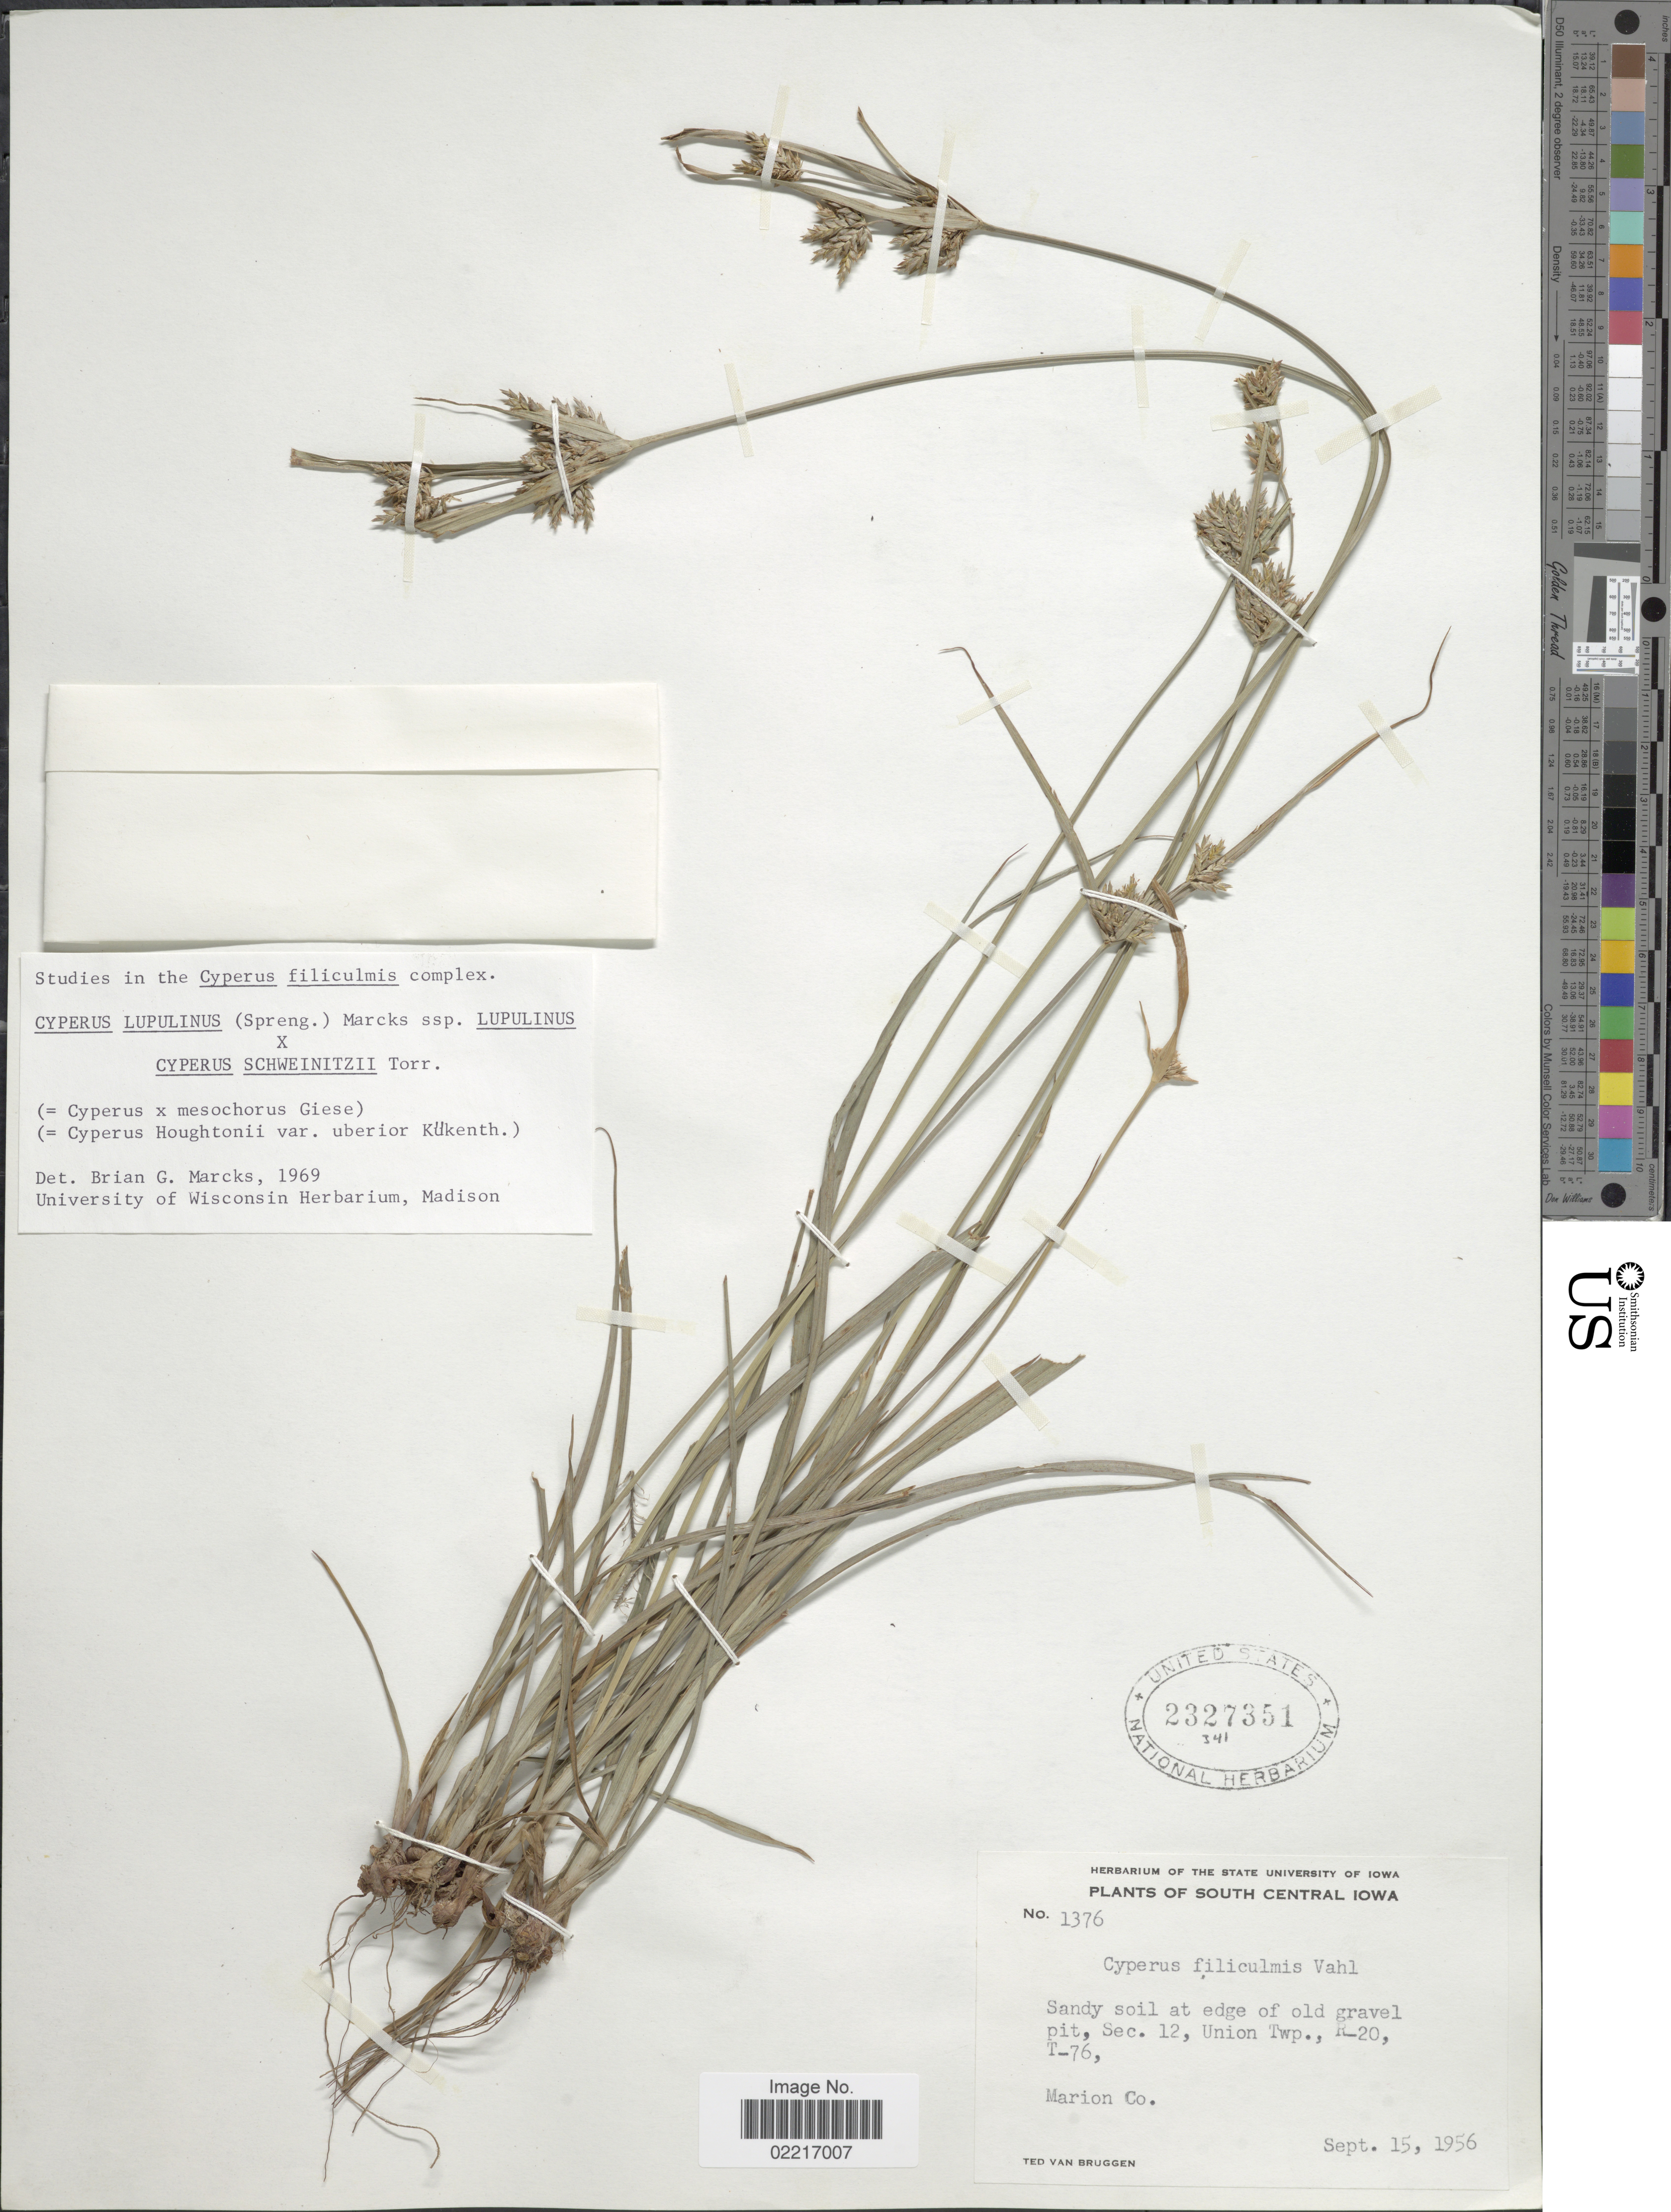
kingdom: Plantae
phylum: Tracheophyta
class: Liliopsida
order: Poales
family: Cyperaceae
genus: Cyperus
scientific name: Cyperus lupulinus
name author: (Spreng.) Marcks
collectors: T. van Bruggen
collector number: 1376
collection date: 1956-09-15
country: United States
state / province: Iowa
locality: South Central Iowa, Sec. 12, Union, Twp., R-20, T-76, Marion Co.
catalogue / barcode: US 2327351